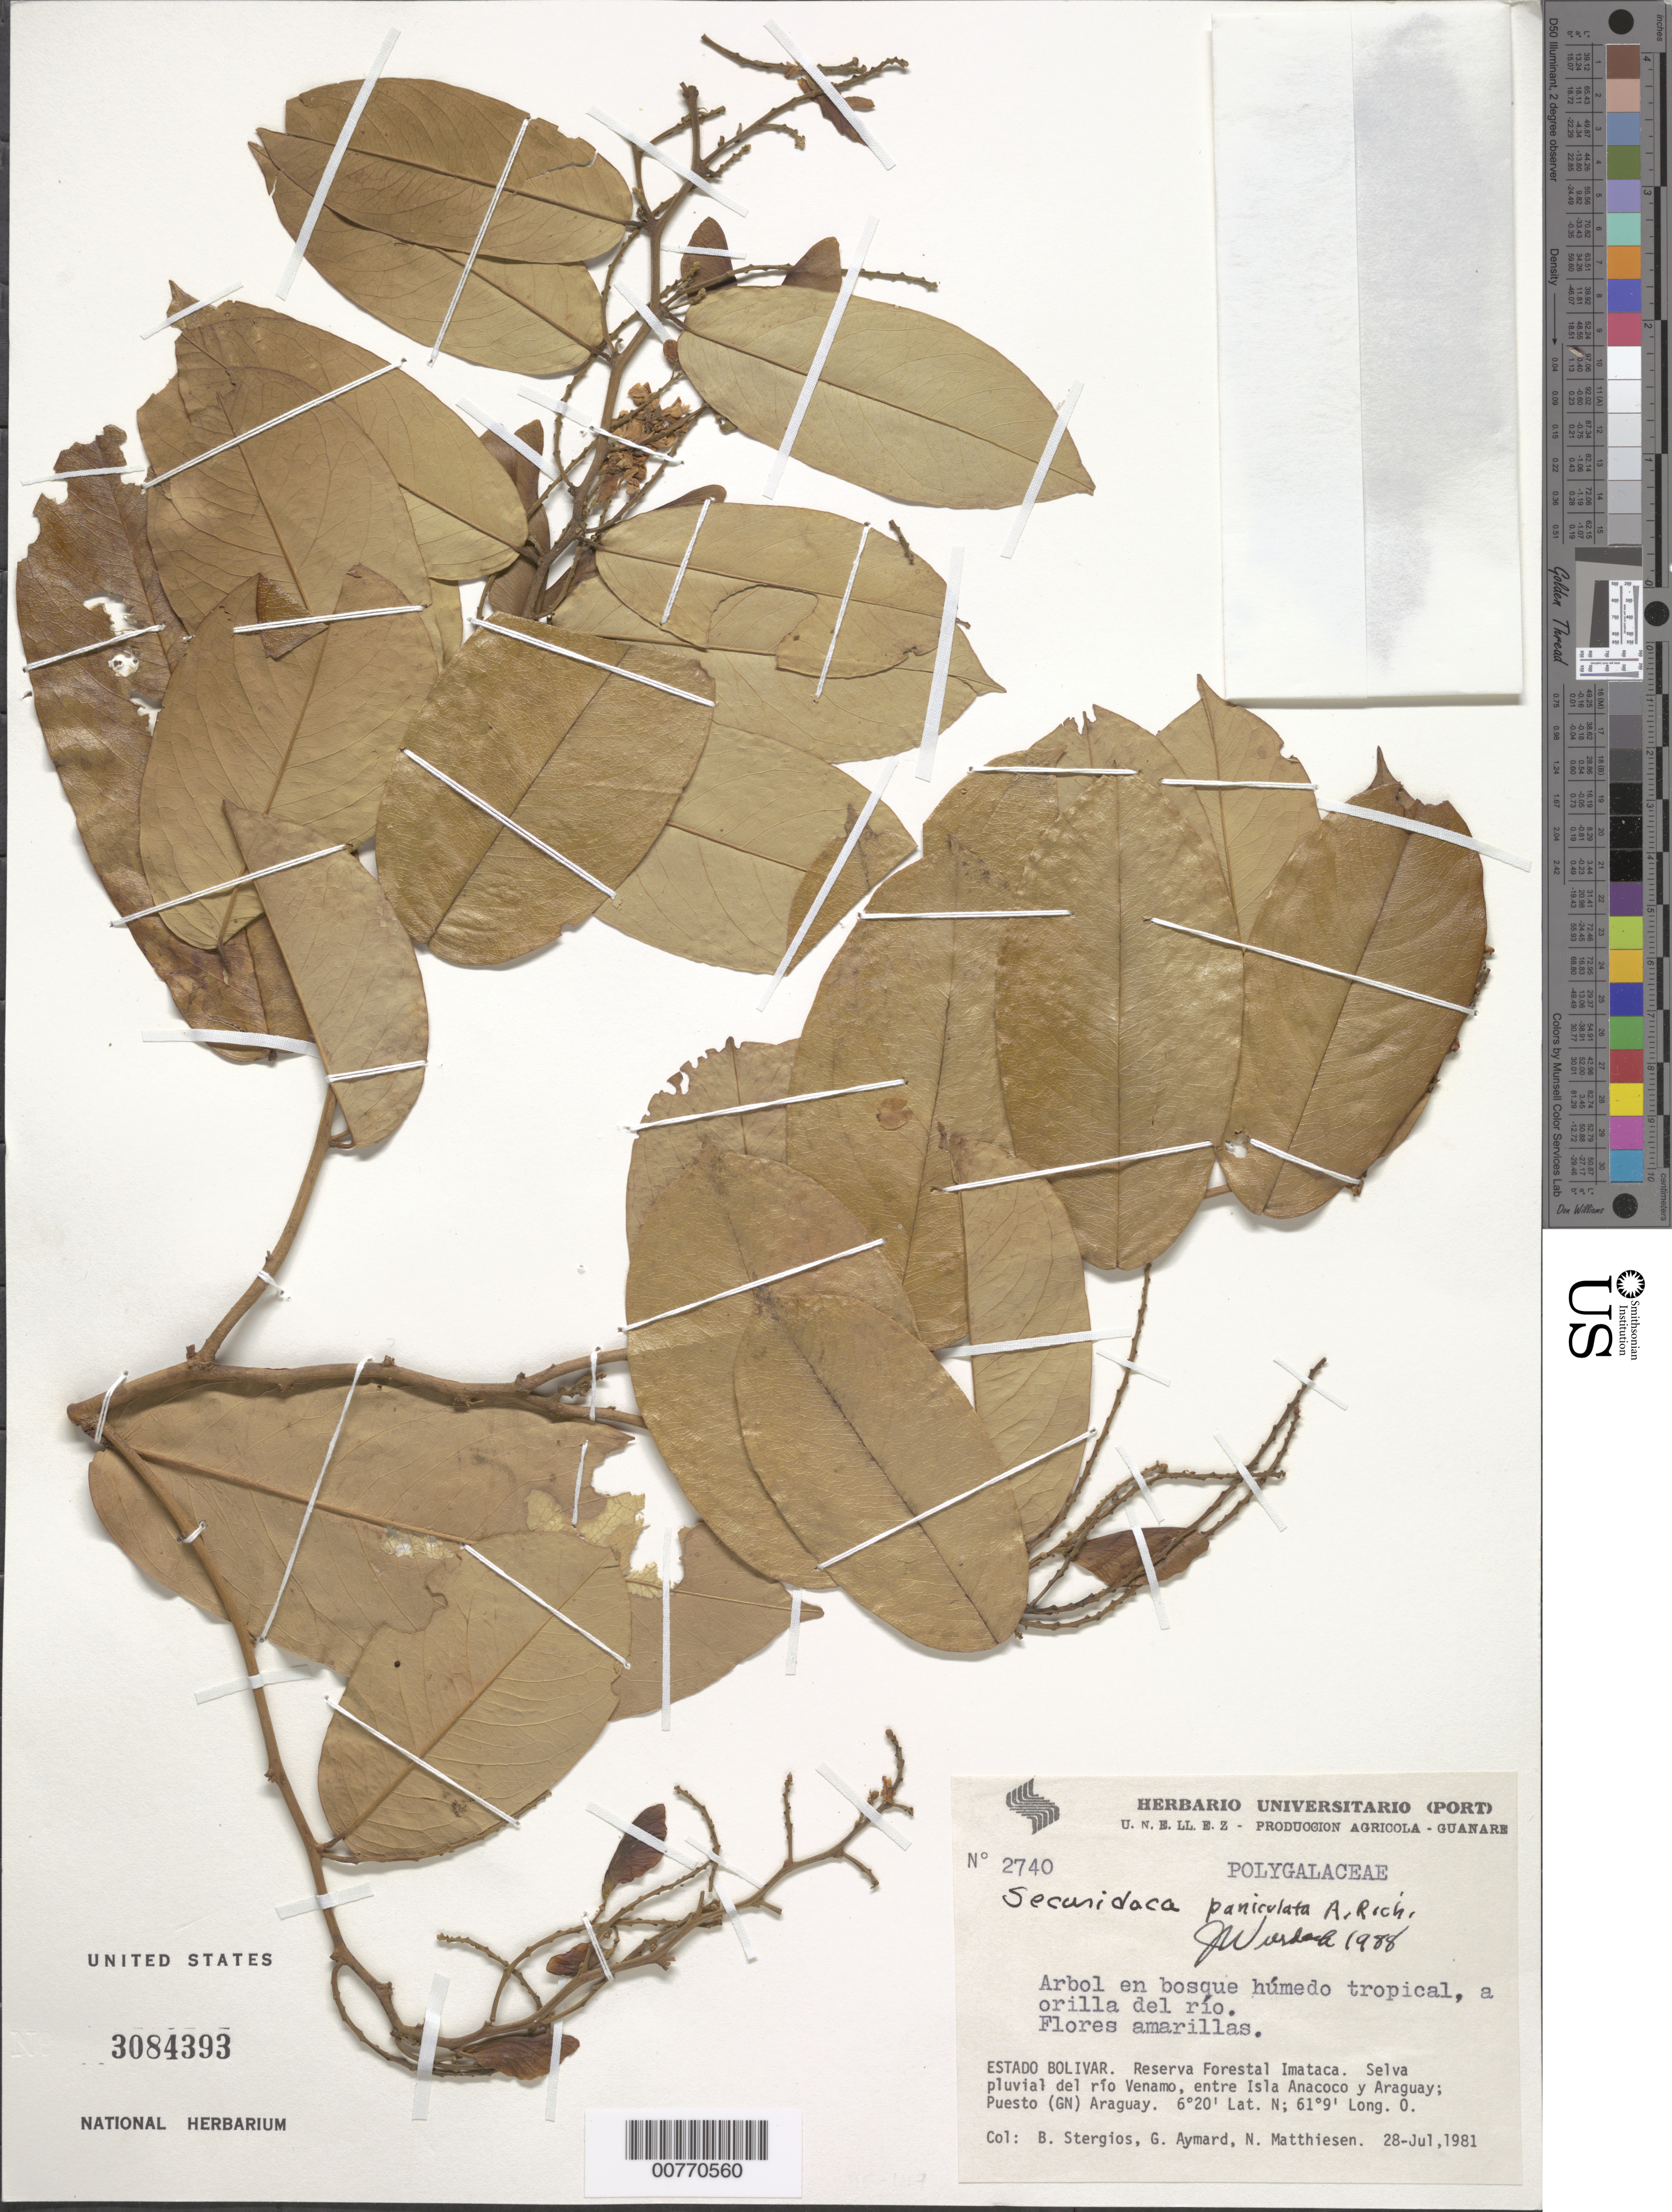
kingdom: Plantae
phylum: Tracheophyta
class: Magnoliopsida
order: Fabales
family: Polygalaceae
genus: Securidaca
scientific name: Securidaca paniculata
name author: Rich.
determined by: Wurdack, John J., (US), US (UNITED STATES)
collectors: B. G. Stergios, G. A. Aymard & N. Matthiesen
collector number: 2740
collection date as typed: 28-Jul-81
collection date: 1981-07-28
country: Venezuela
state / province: Bolívar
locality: Reserva Forestal Imataca, Río Venamo, entre Isla Anacoco y Araguay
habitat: Wet tropical forest along river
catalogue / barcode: US 3084393